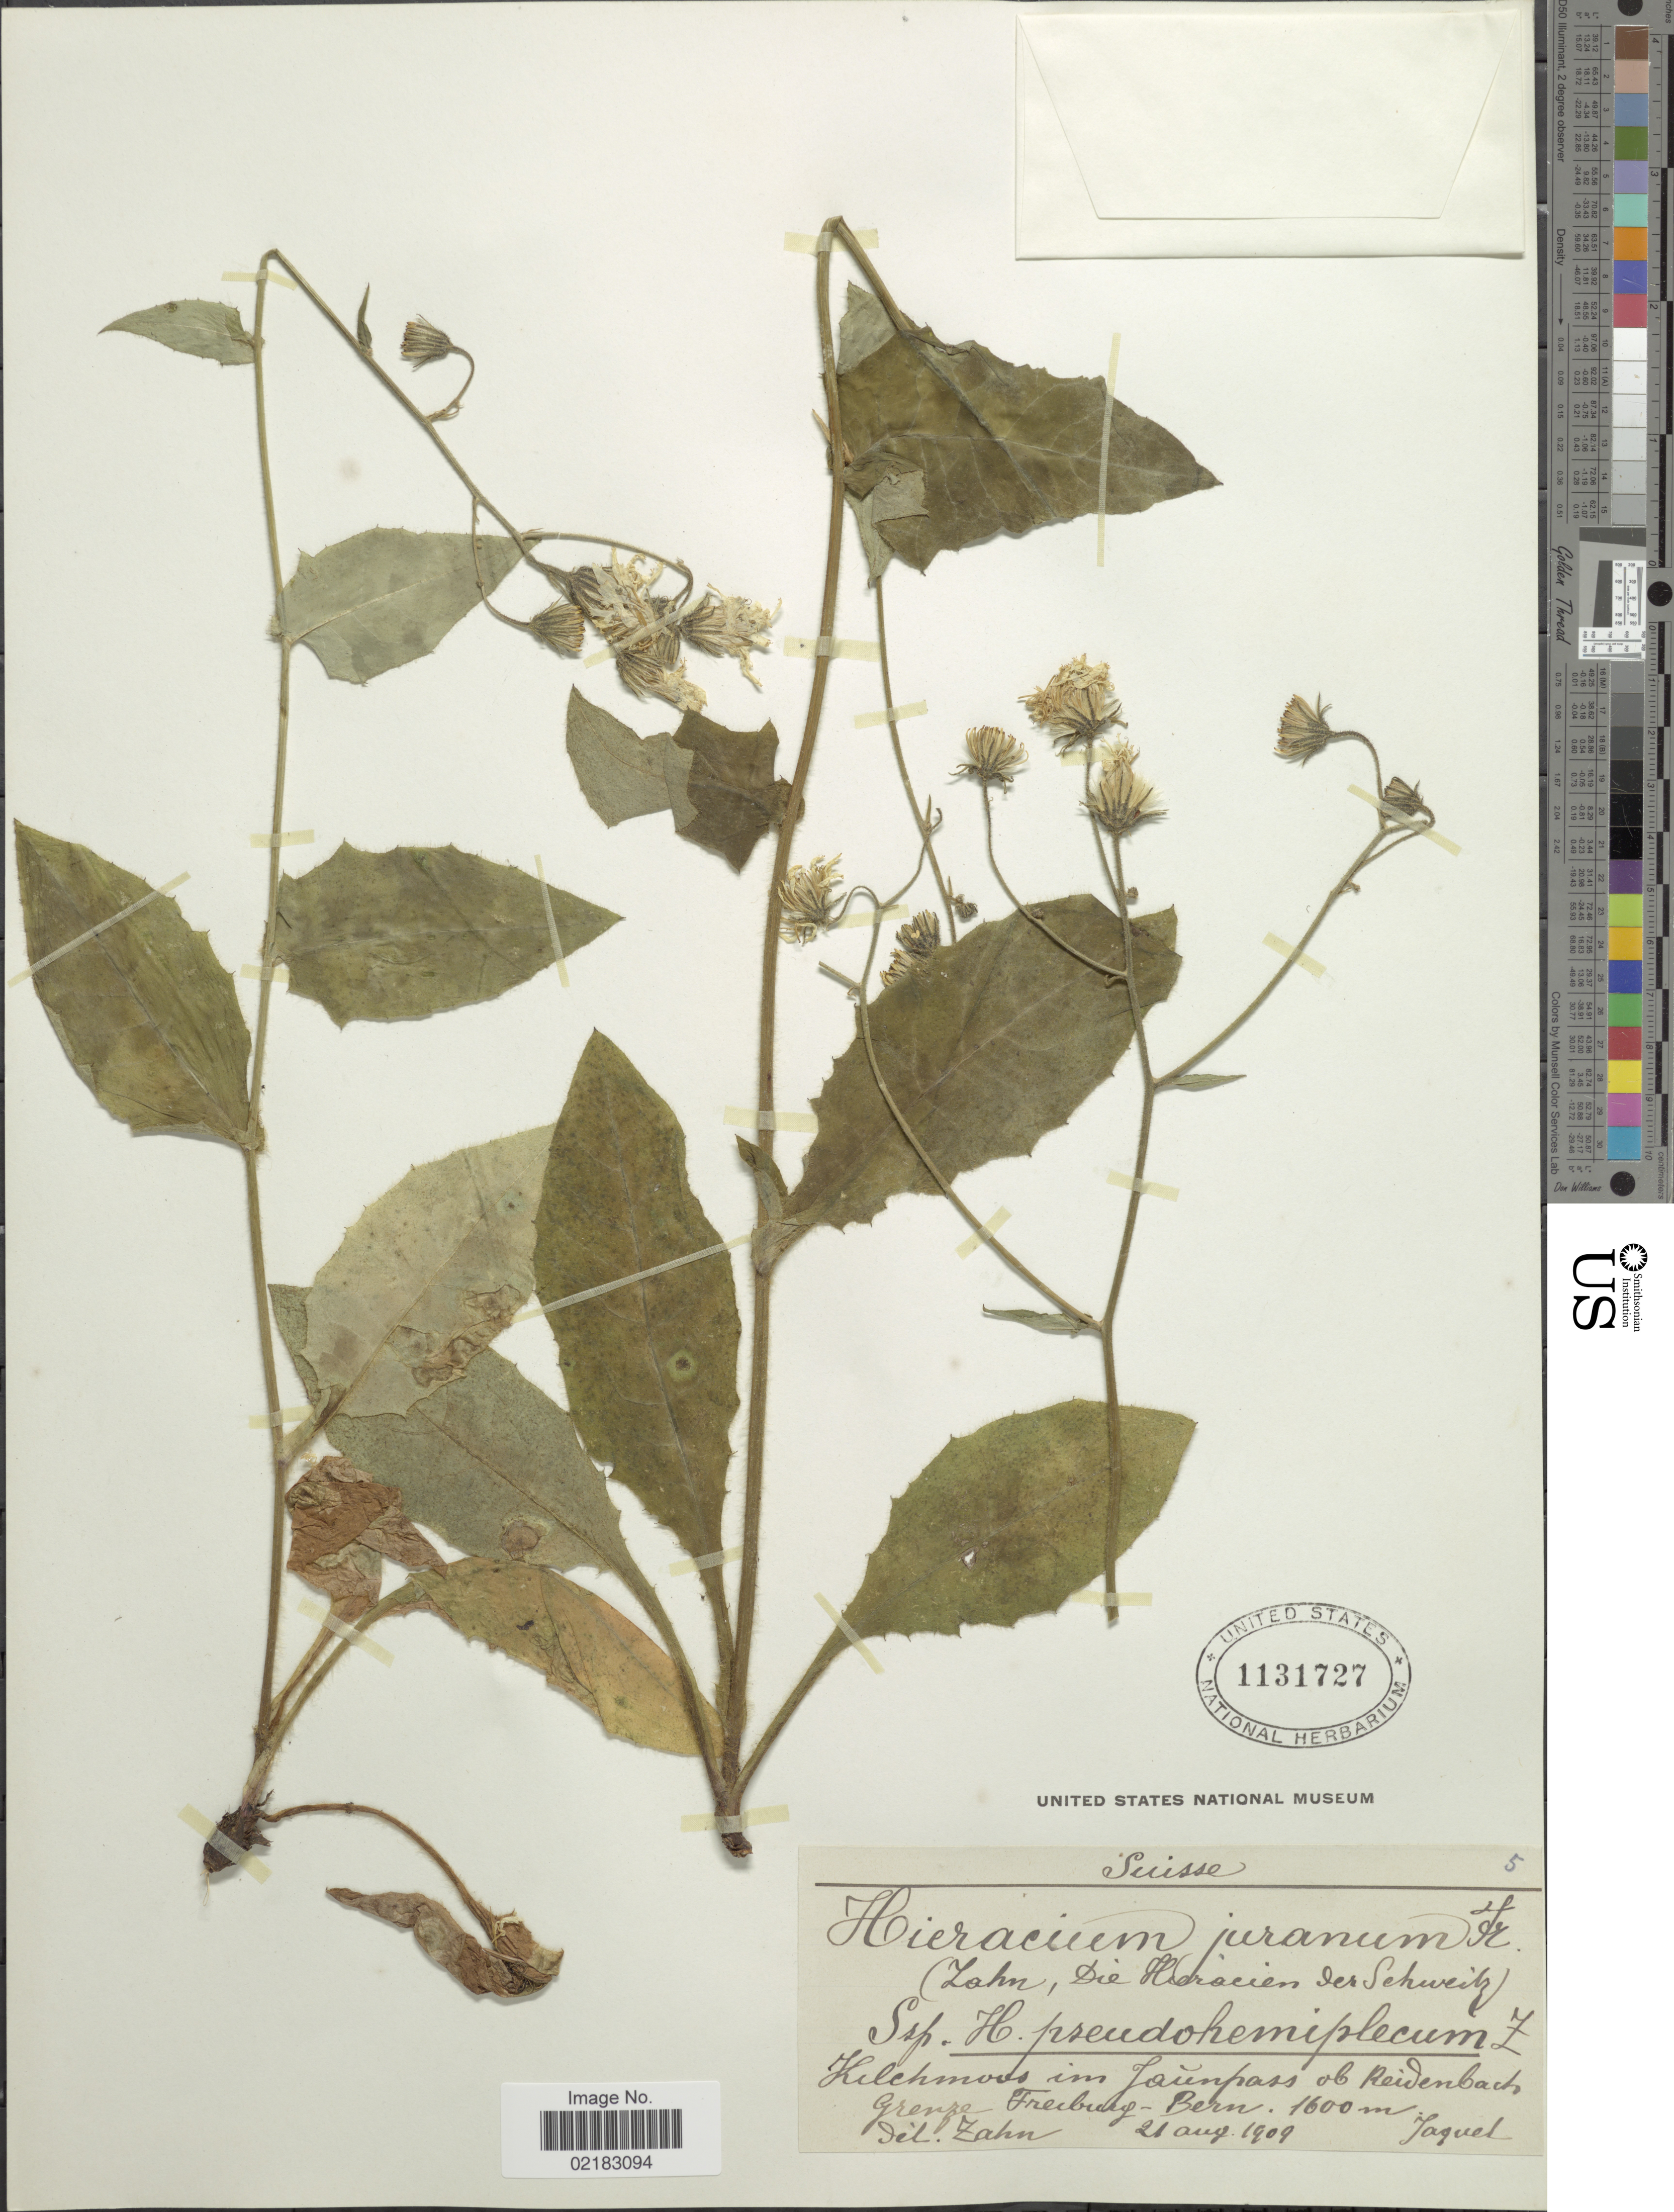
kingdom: Plantae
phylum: Tracheophyta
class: Magnoliopsida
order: Asterales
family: Asteraceae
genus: Hieracium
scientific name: Hieracium jurassicum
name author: Griseb.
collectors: -. Jaquel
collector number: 5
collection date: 1909-08-21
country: Switzerland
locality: Suisse, Grenze Freiburg-Bern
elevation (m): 1600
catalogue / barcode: US 1131727